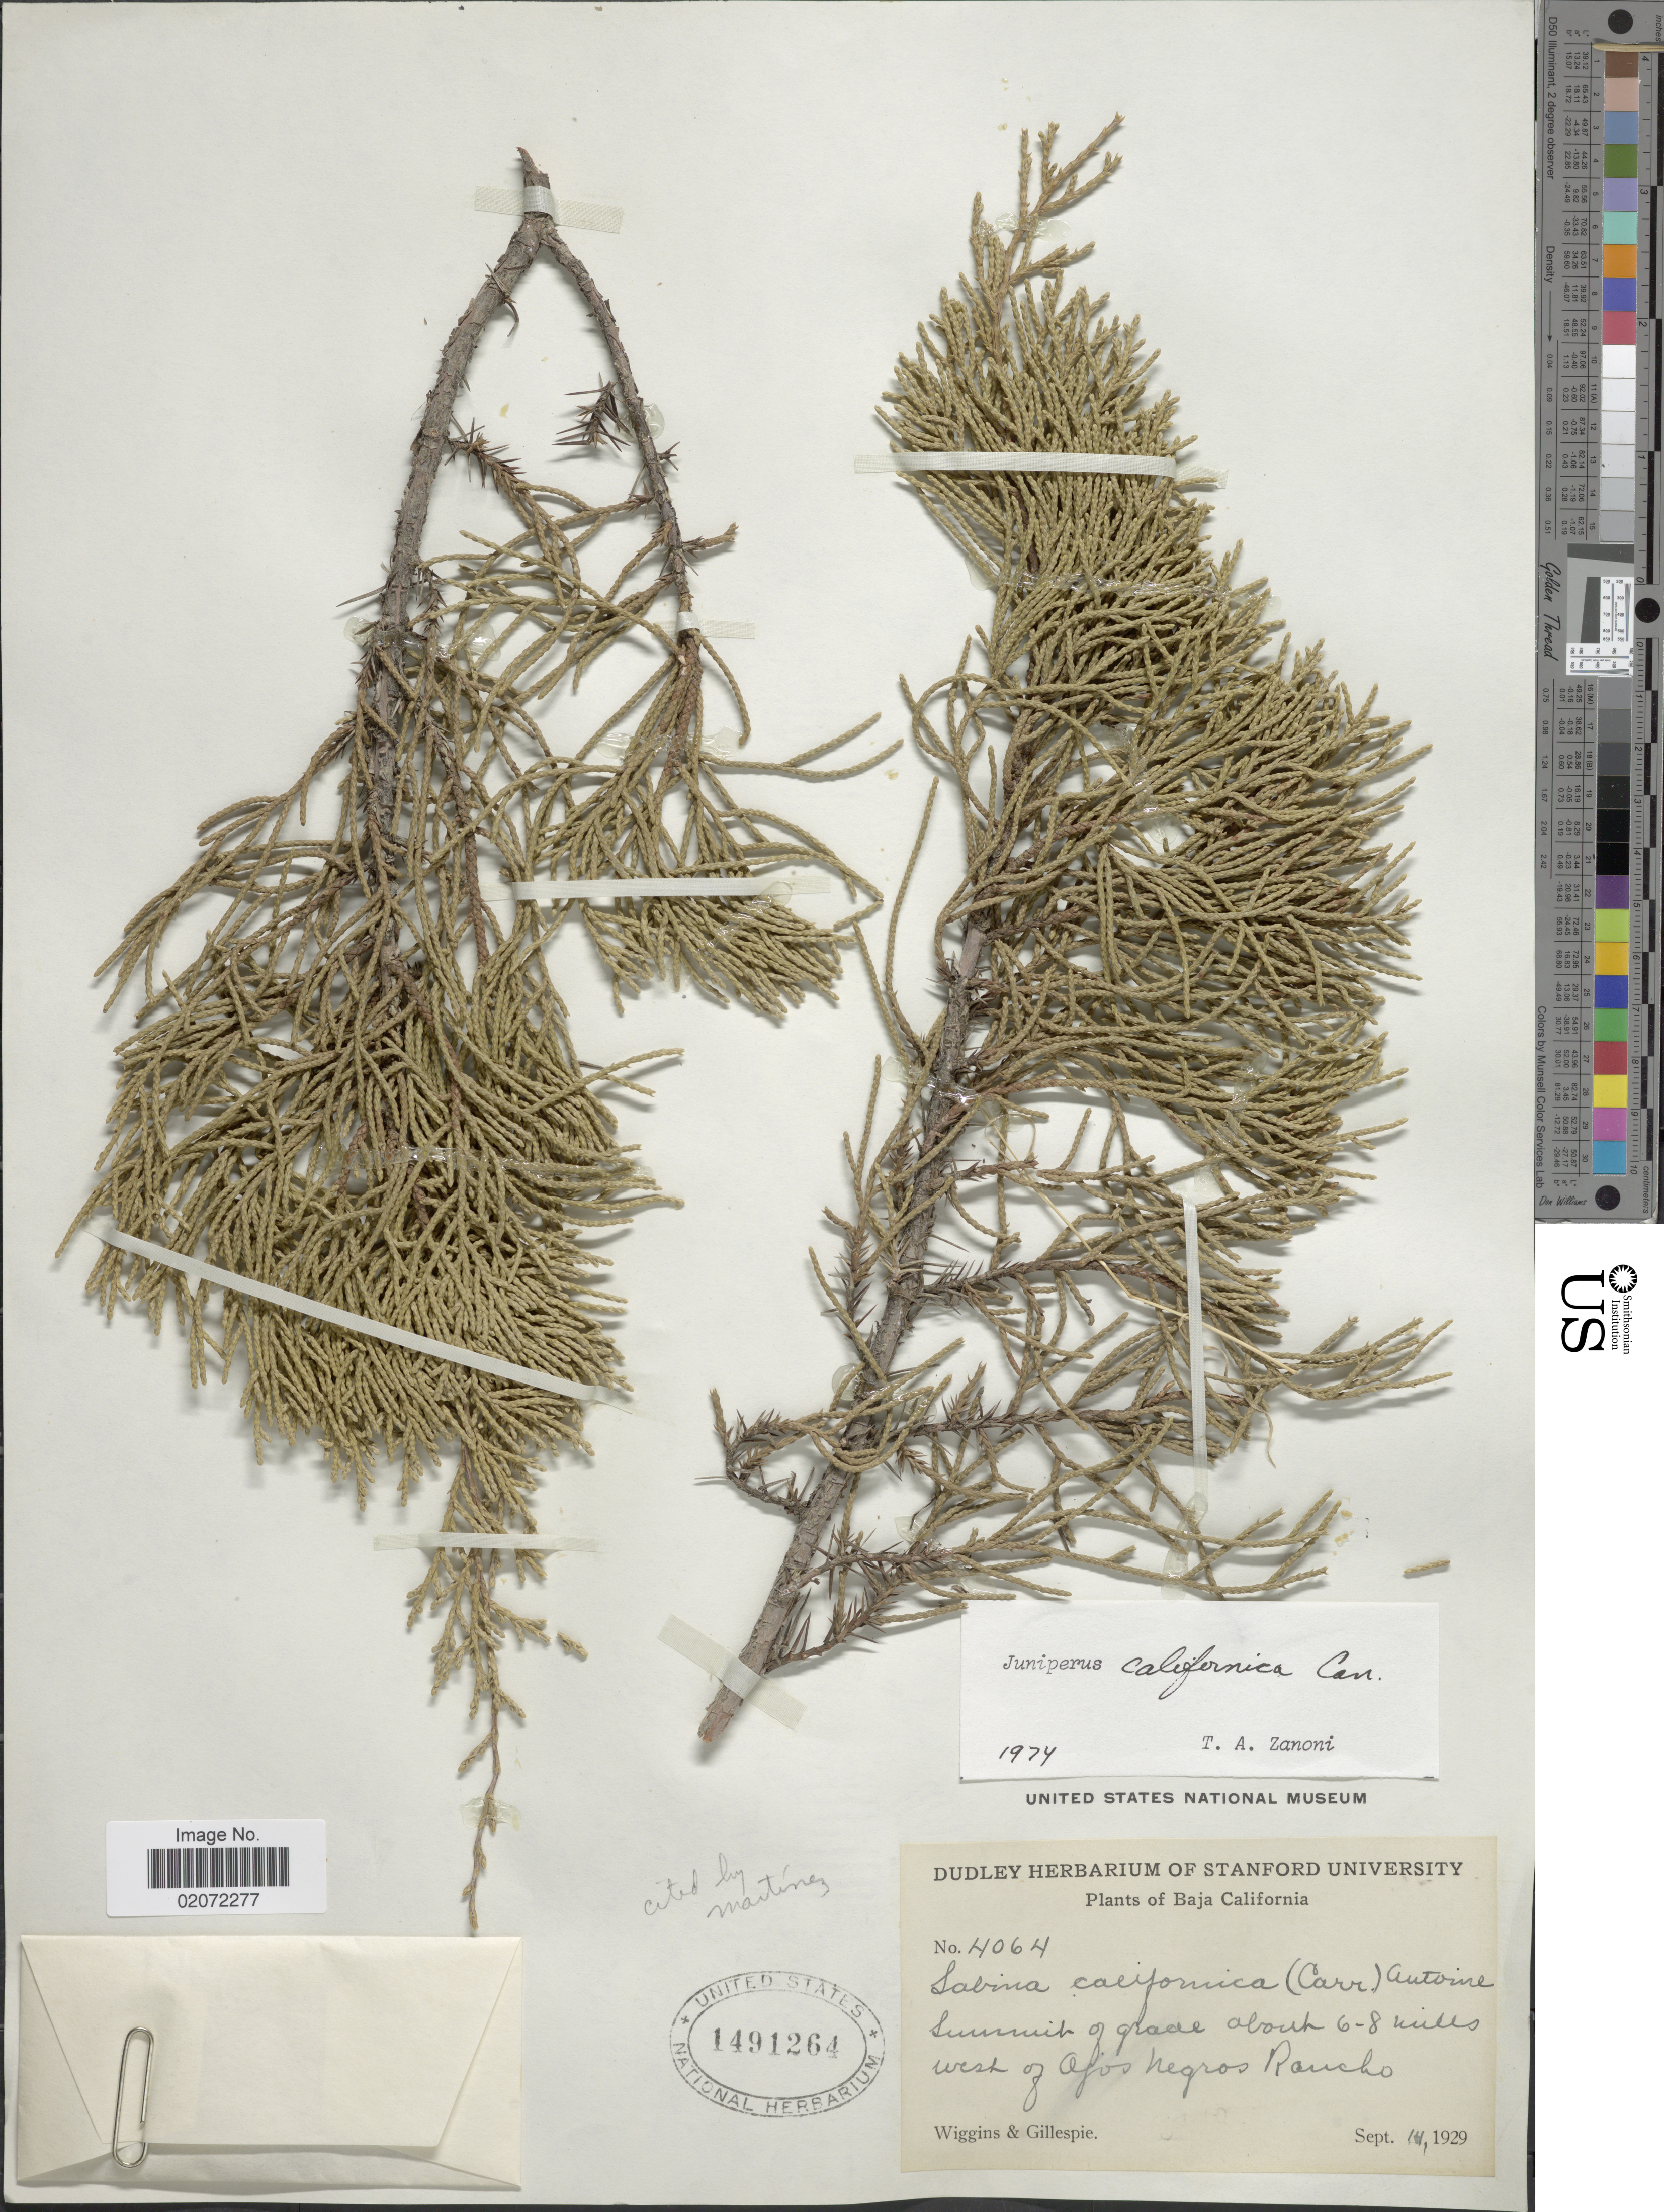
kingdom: Plantae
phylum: Tracheophyta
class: Pinopsida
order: Pinales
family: Cupressaceae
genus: Juniperus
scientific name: Juniperus californica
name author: Carrière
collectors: -- Wiggins & -- Gillespie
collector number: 4064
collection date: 1929-09-14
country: Mexico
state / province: Baja California Norte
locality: Summit of grace about 6-8 miles west of Ojos Negros Rancho.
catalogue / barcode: US 1491264